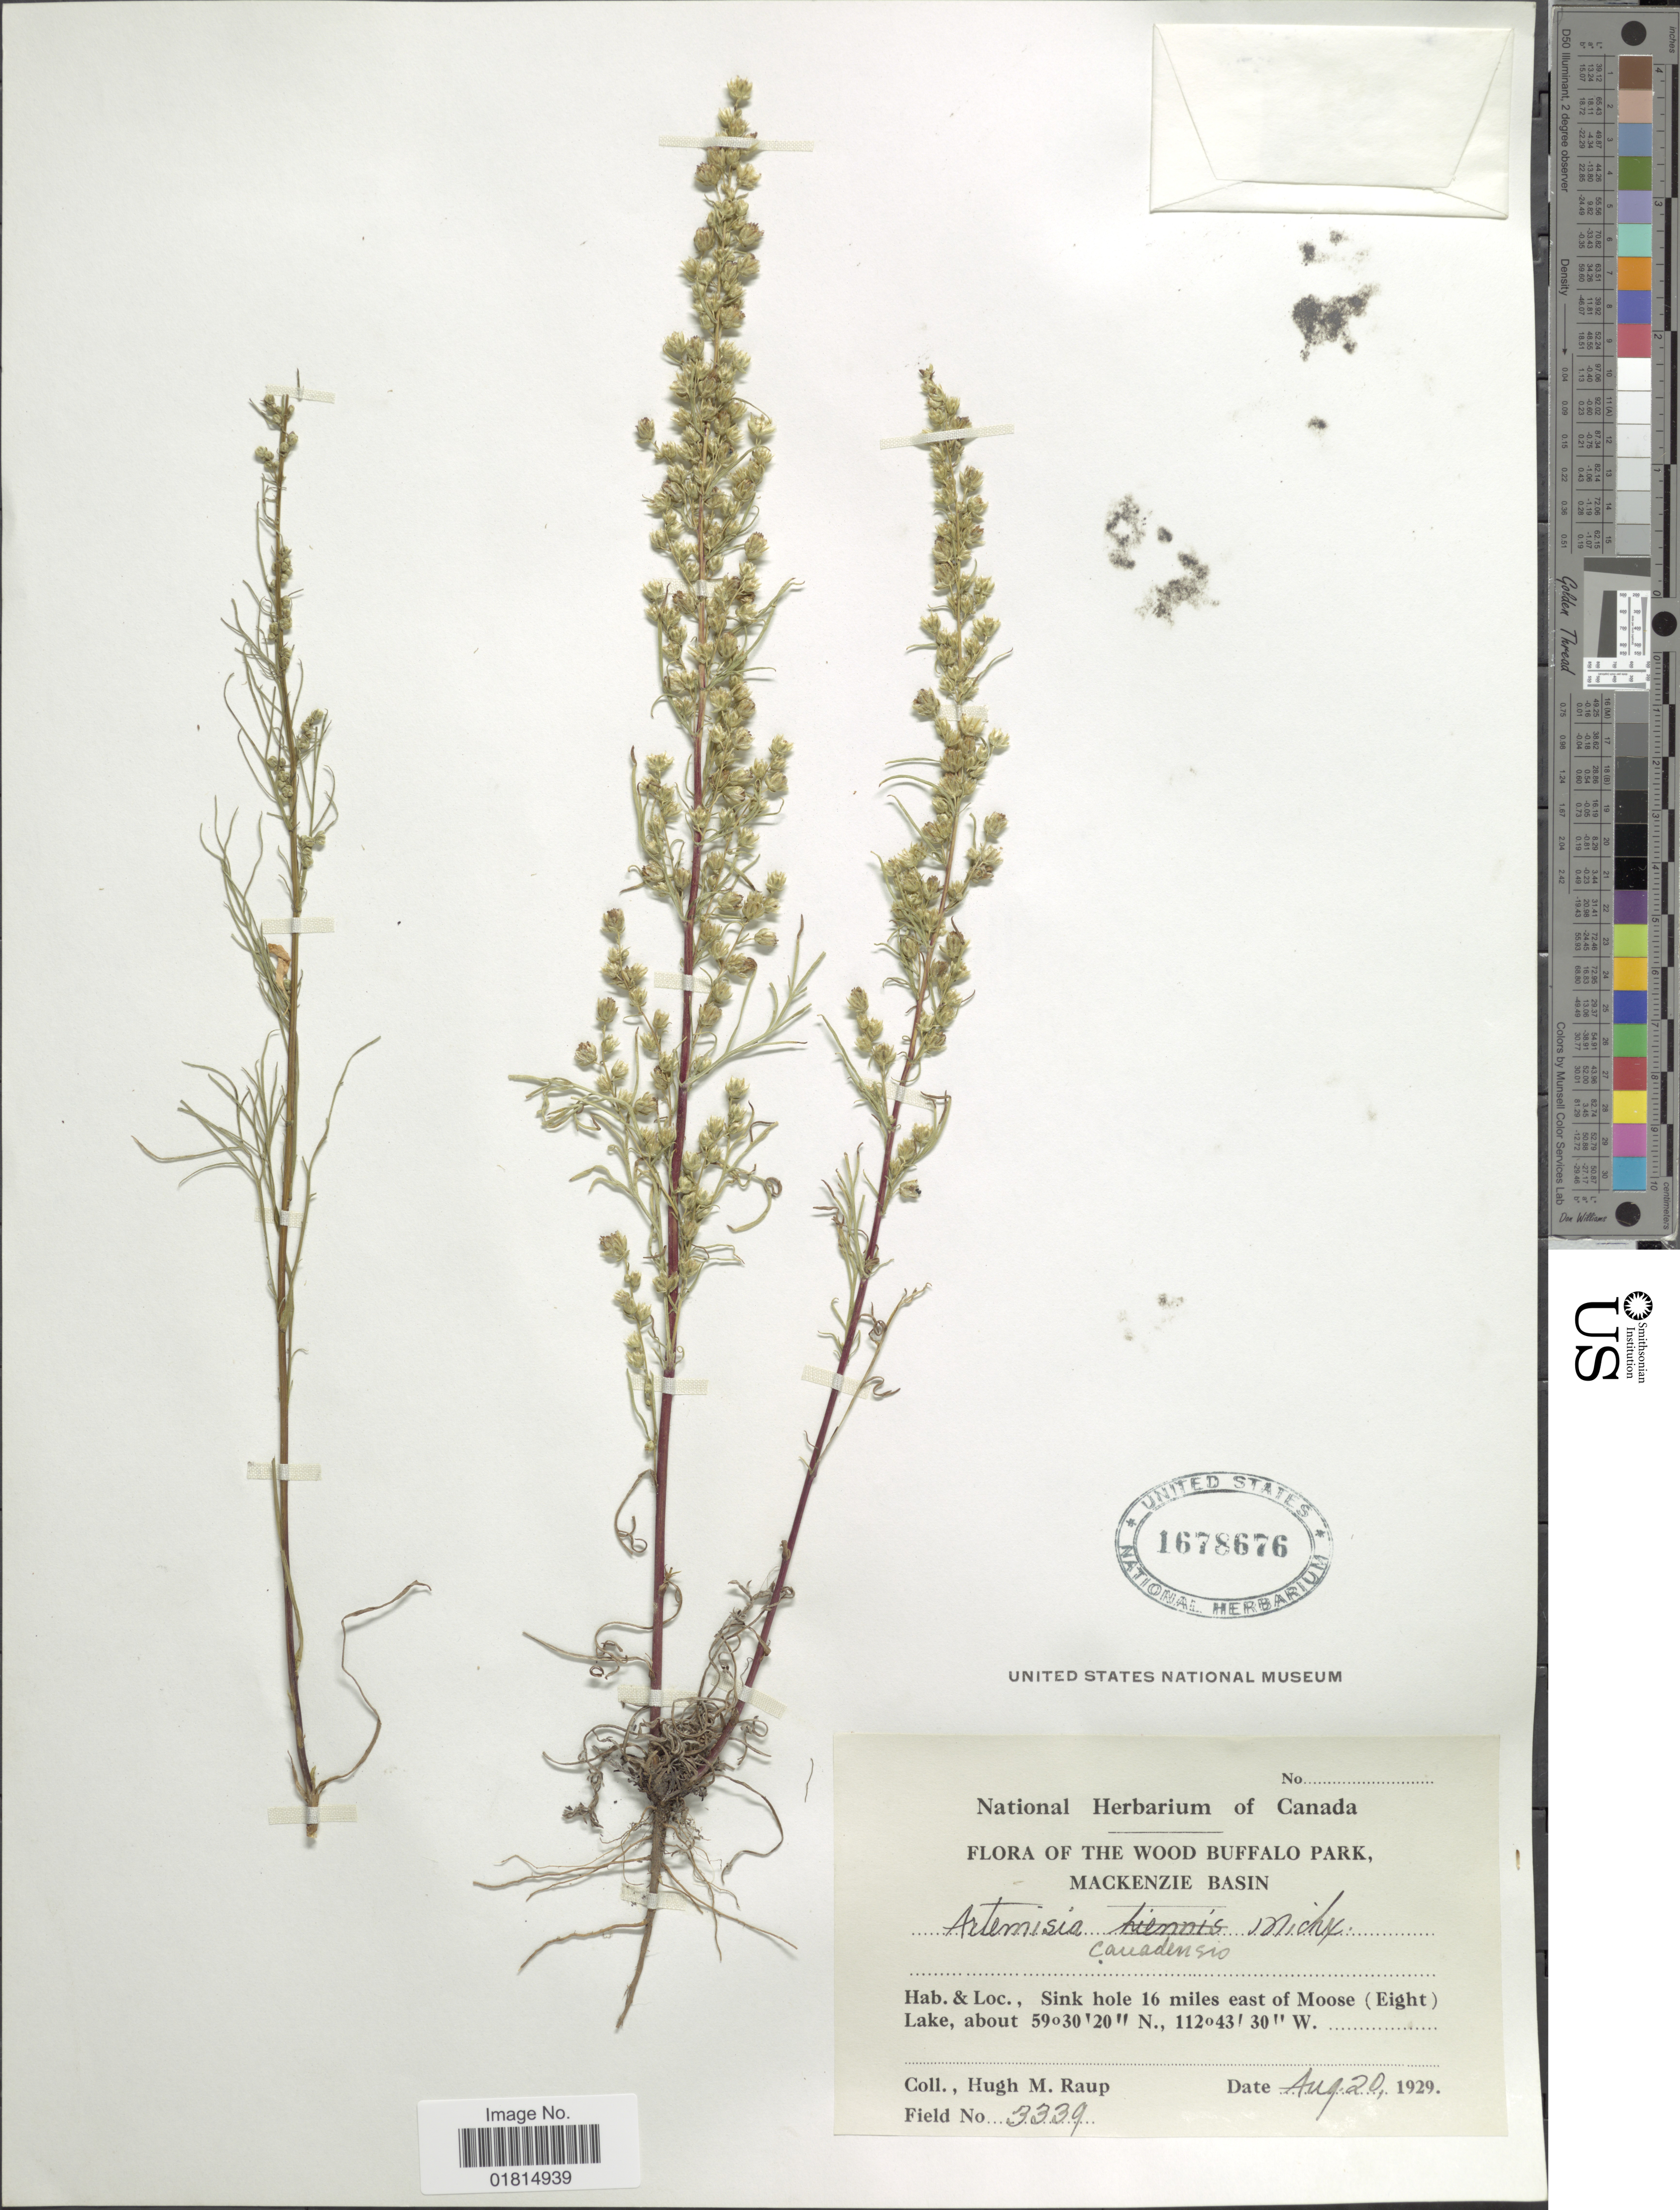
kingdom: Plantae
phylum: Tracheophyta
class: Magnoliopsida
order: Asterales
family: Asteraceae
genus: Artemisia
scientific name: Artemisia canadensis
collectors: H. Raup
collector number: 3339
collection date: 1929-08-20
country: Canada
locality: Wood Buffalo Park, Mackenzie Basin. Sink hole 16 miles east of Moose (Eight) Lake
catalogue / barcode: US 1678676